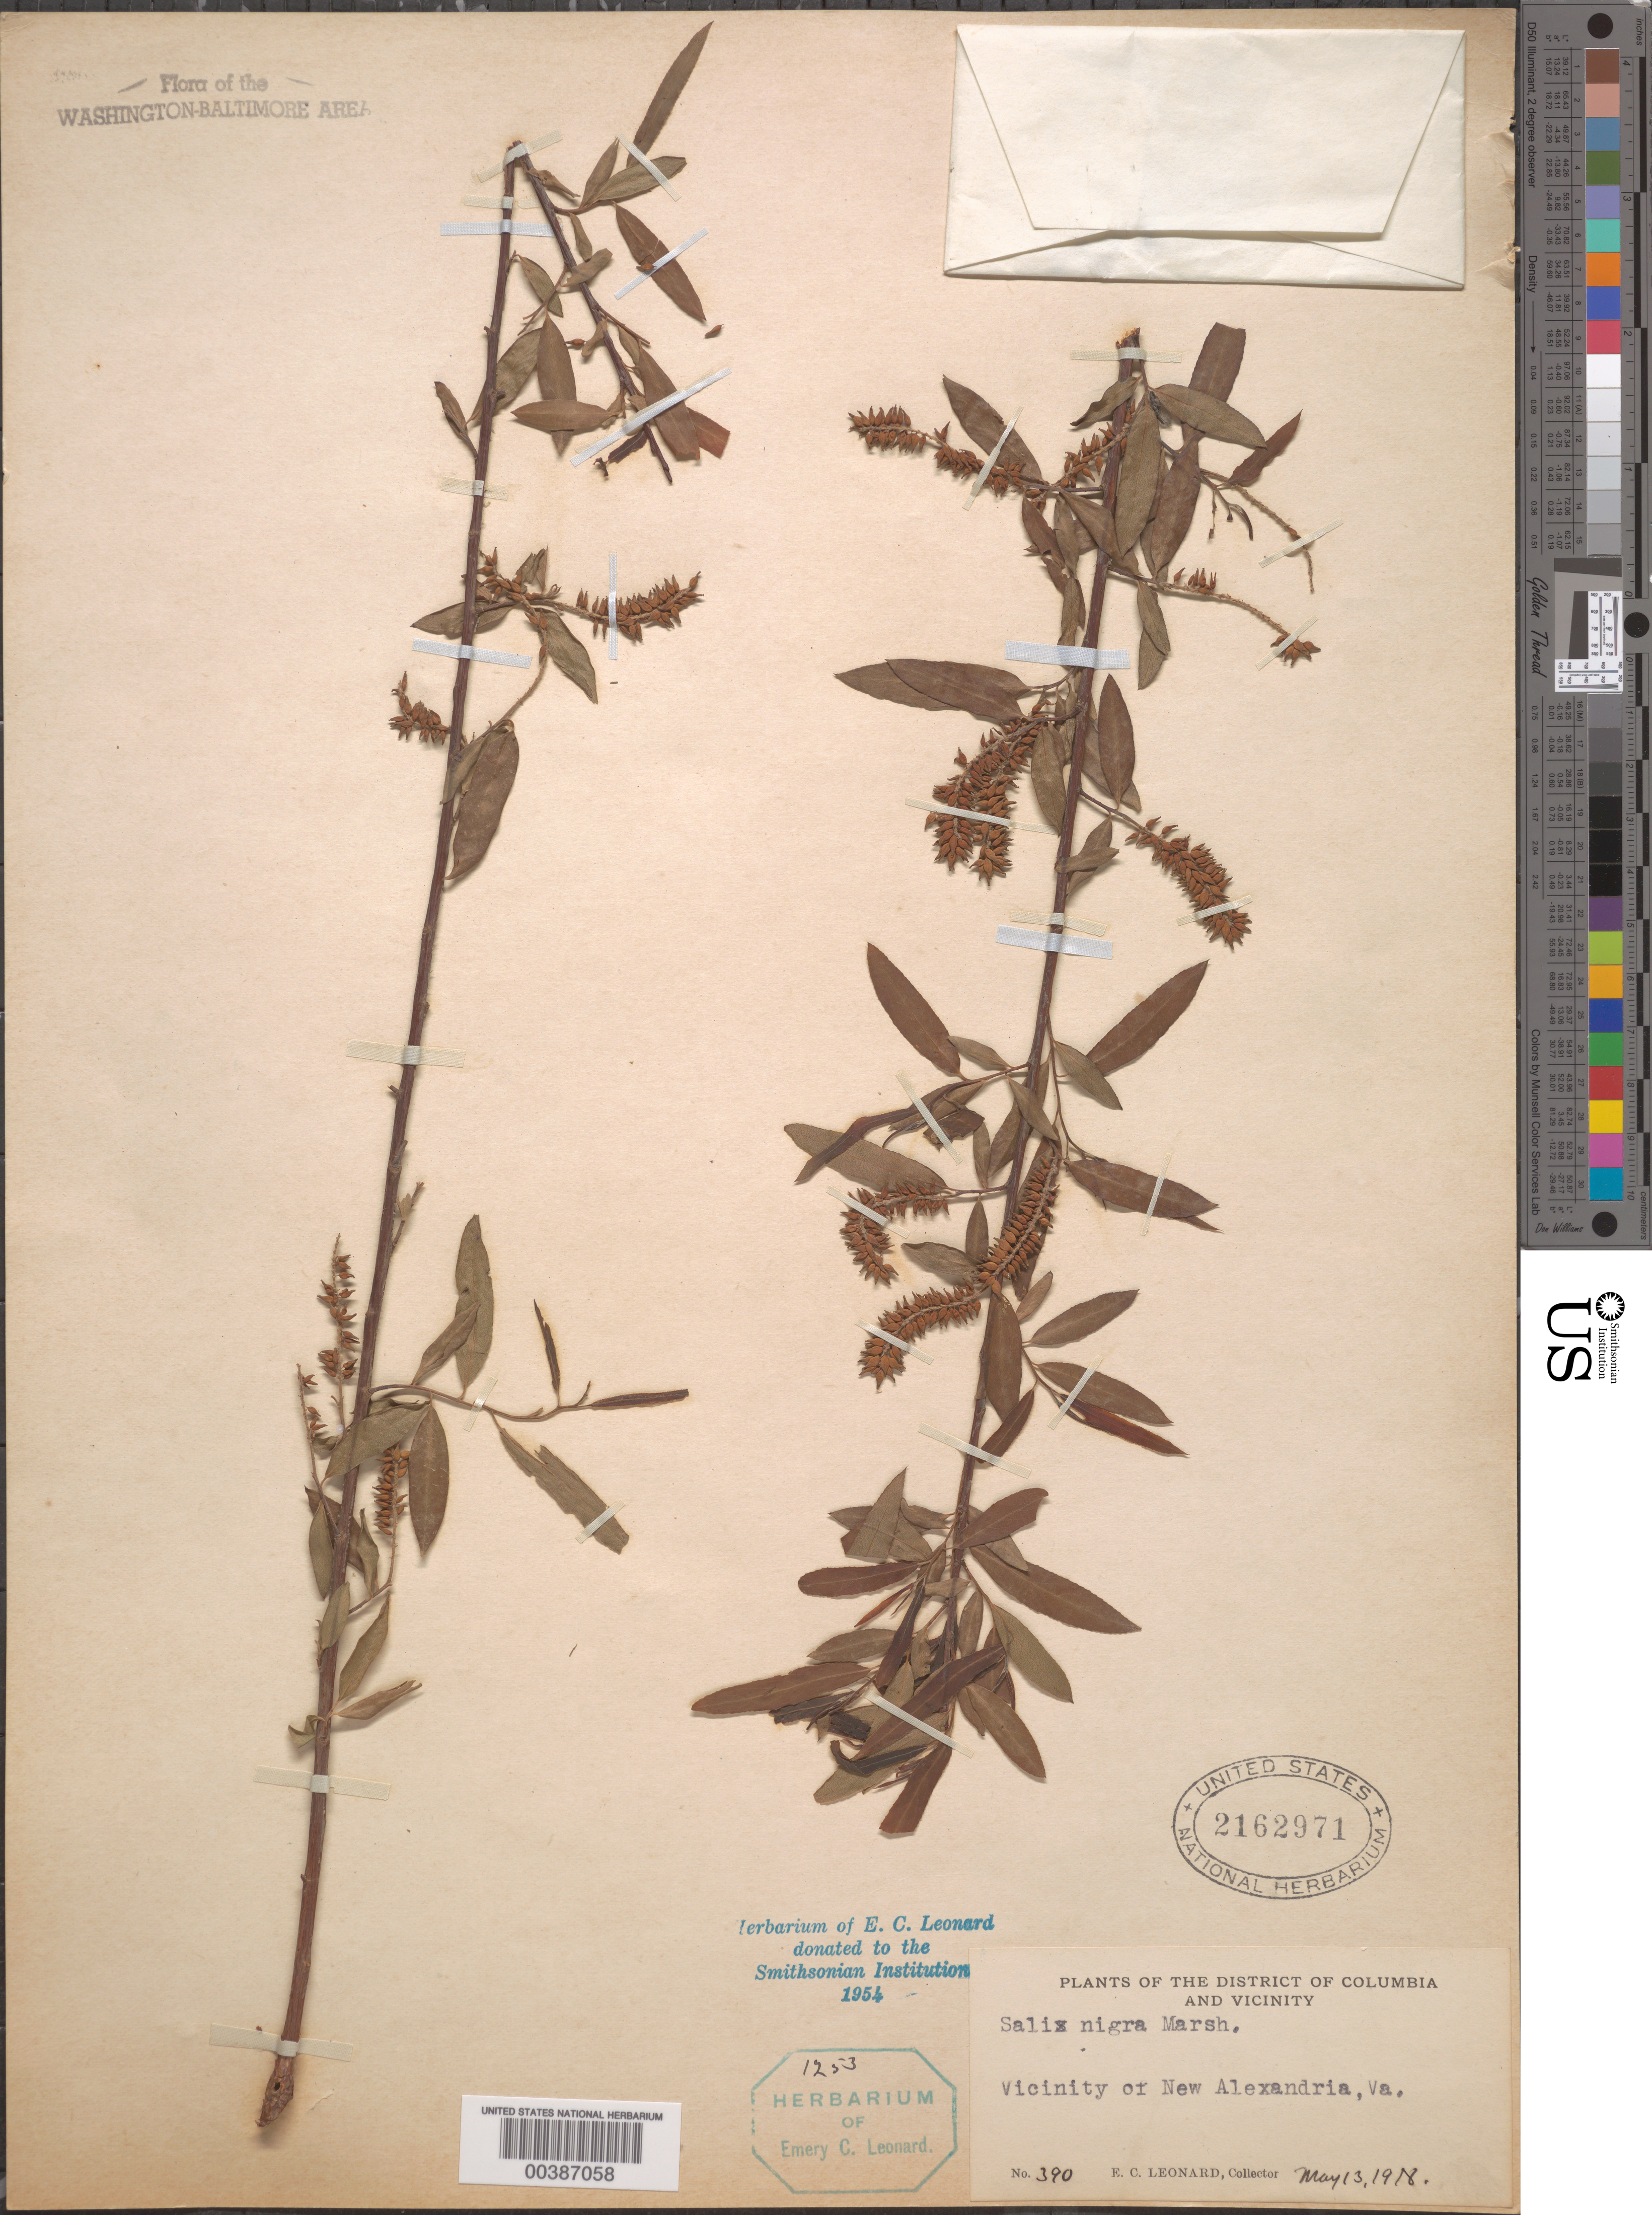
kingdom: Plantae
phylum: Tracheophyta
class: Magnoliopsida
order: Malpighiales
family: Salicaceae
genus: Salix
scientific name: Salix nigra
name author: Marshall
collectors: E. C. Leonard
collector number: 390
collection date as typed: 13 May 1918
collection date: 1918-05-13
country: United States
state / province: Virginia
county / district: Fairfax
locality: New Alexandria vicinity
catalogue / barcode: US 2162971